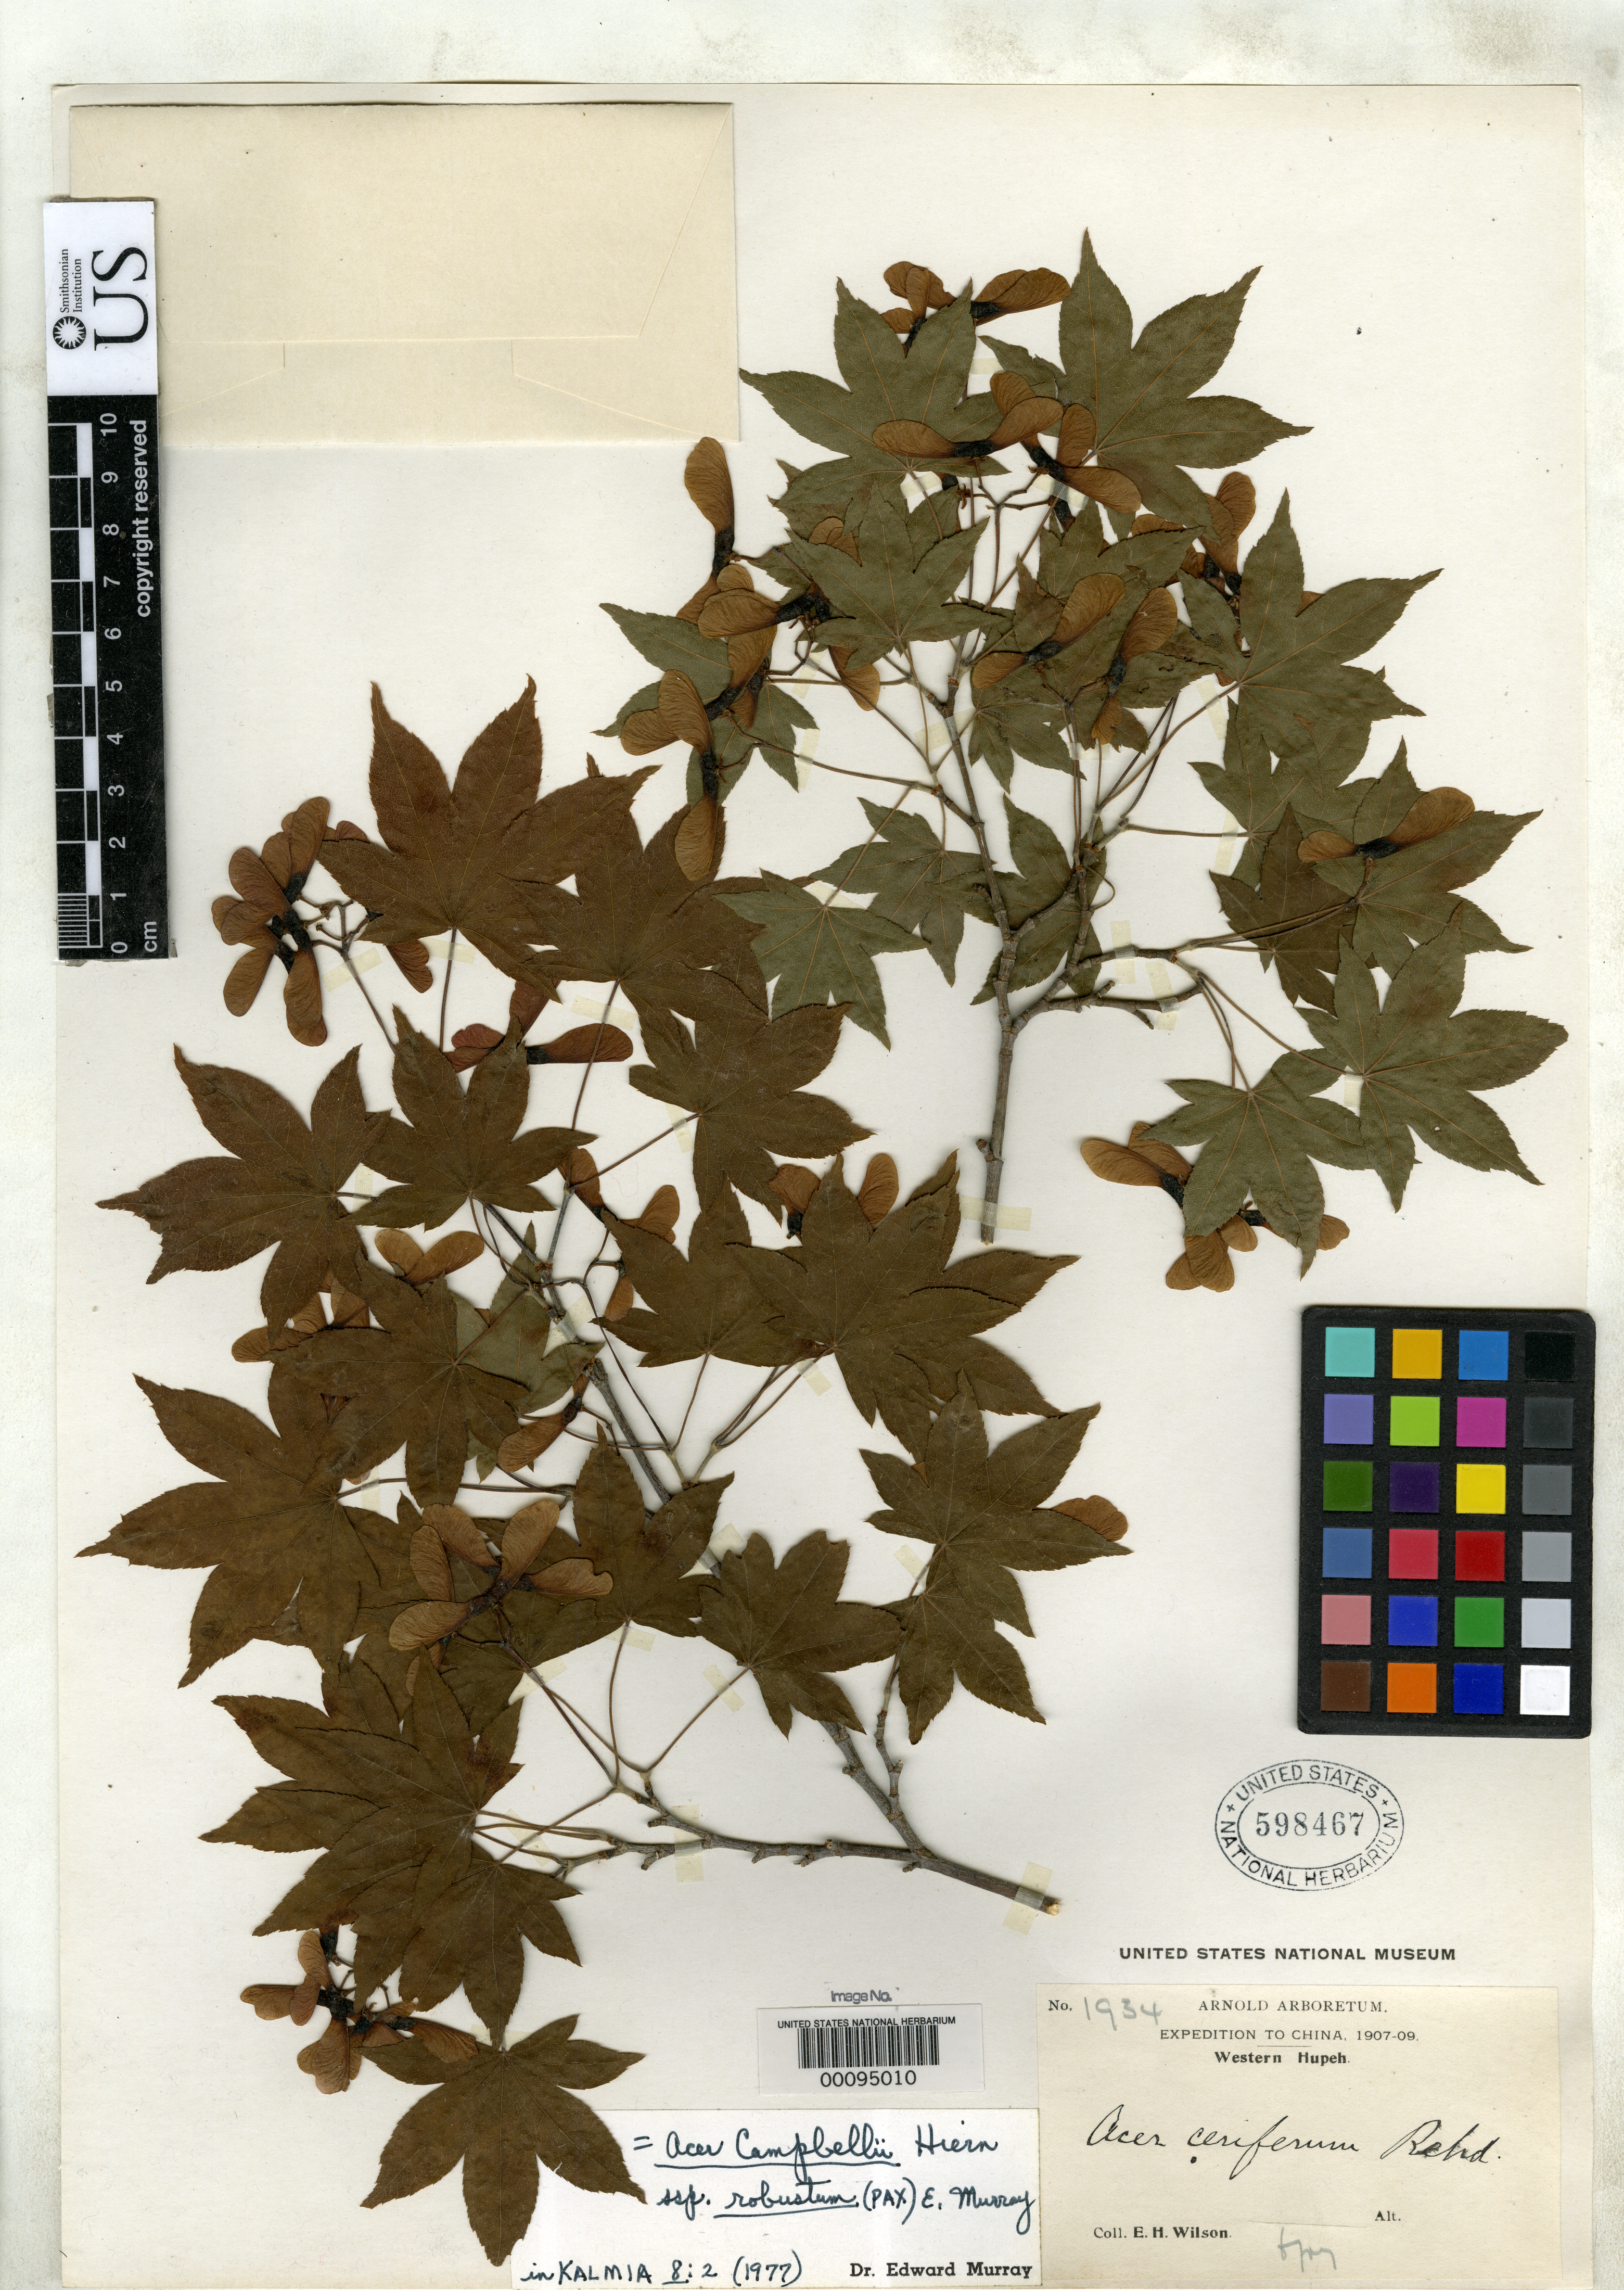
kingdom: Plantae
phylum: Tracheophyta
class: Magnoliopsida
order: Sapindales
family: Sapindaceae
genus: Acer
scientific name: Acer ceriferum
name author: Rehder in Sarg.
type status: Isotype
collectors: E. H. Wilson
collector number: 1934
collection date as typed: Jun 1907 to -- Jul 1907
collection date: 1907-06/1907-07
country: China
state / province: Hubei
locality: Fang Hsien.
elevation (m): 1500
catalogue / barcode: US 598467